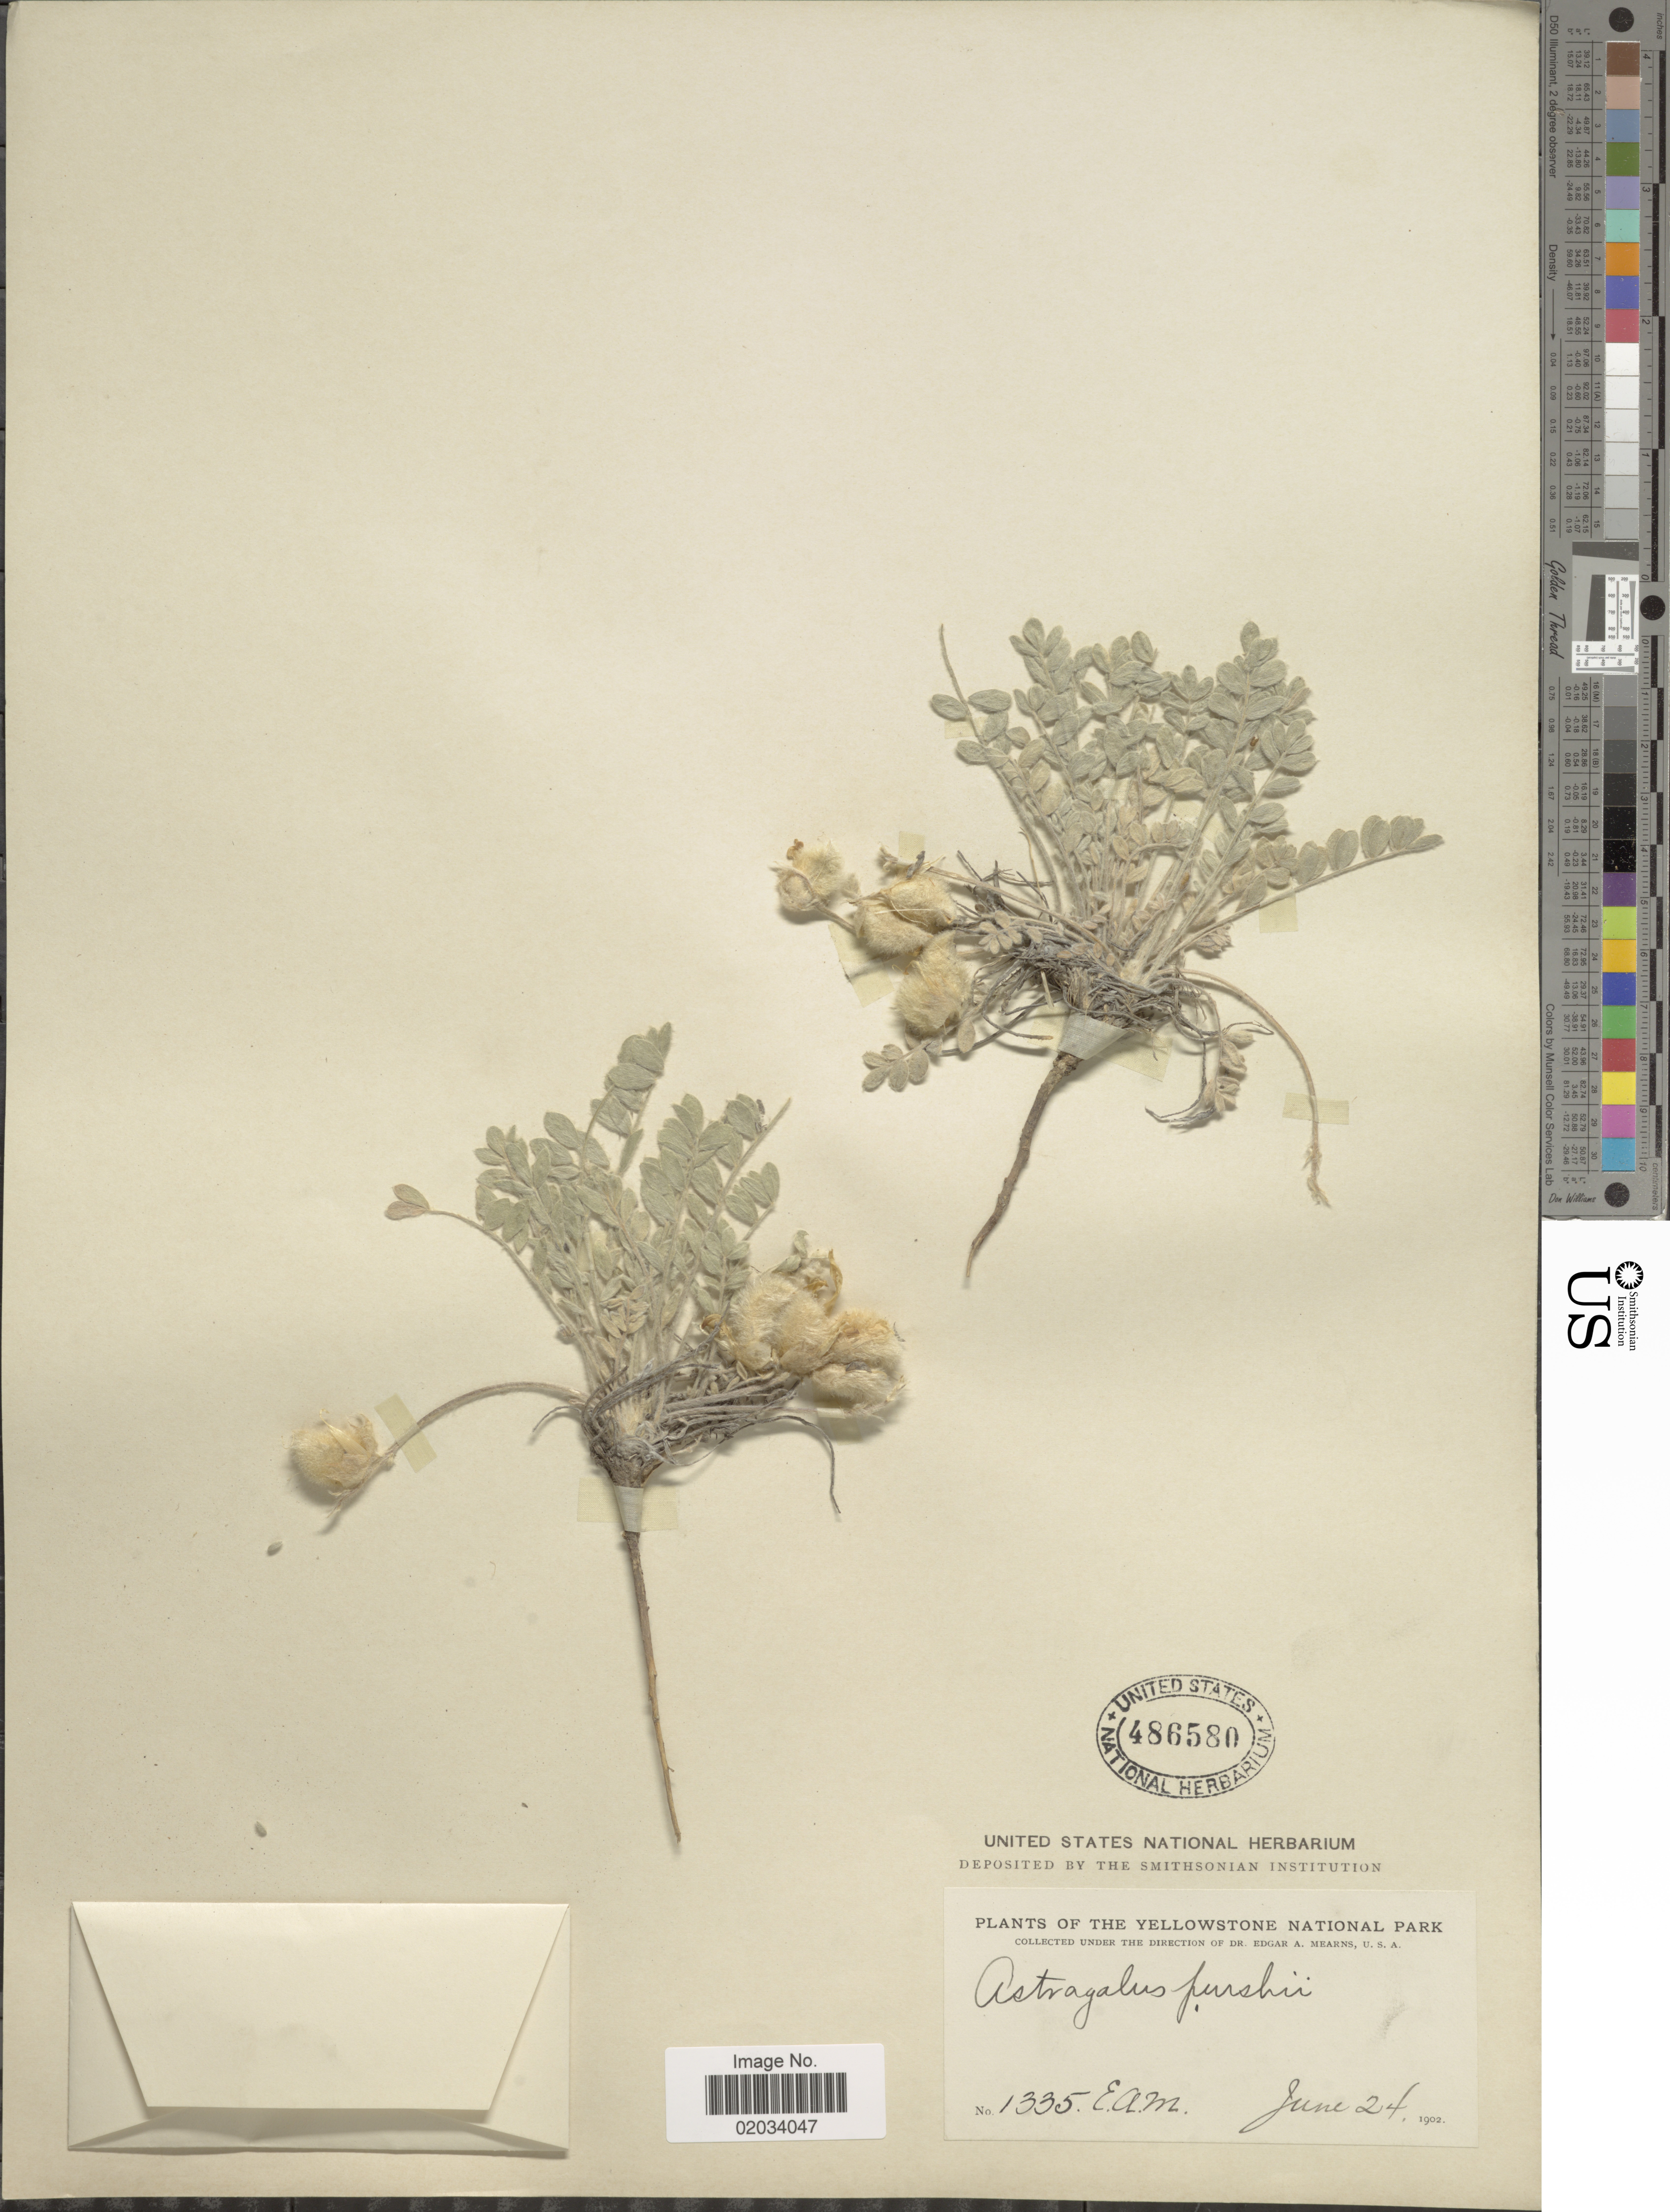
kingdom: Plantae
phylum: Tracheophyta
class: Magnoliopsida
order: Fabales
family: Fabaceae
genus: Astragalus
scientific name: Astragalus purshii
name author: Douglas ex Hook.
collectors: E. A. Mearns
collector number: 1335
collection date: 1902-06-24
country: United States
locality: Yellowstone National Park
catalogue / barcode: US 486580